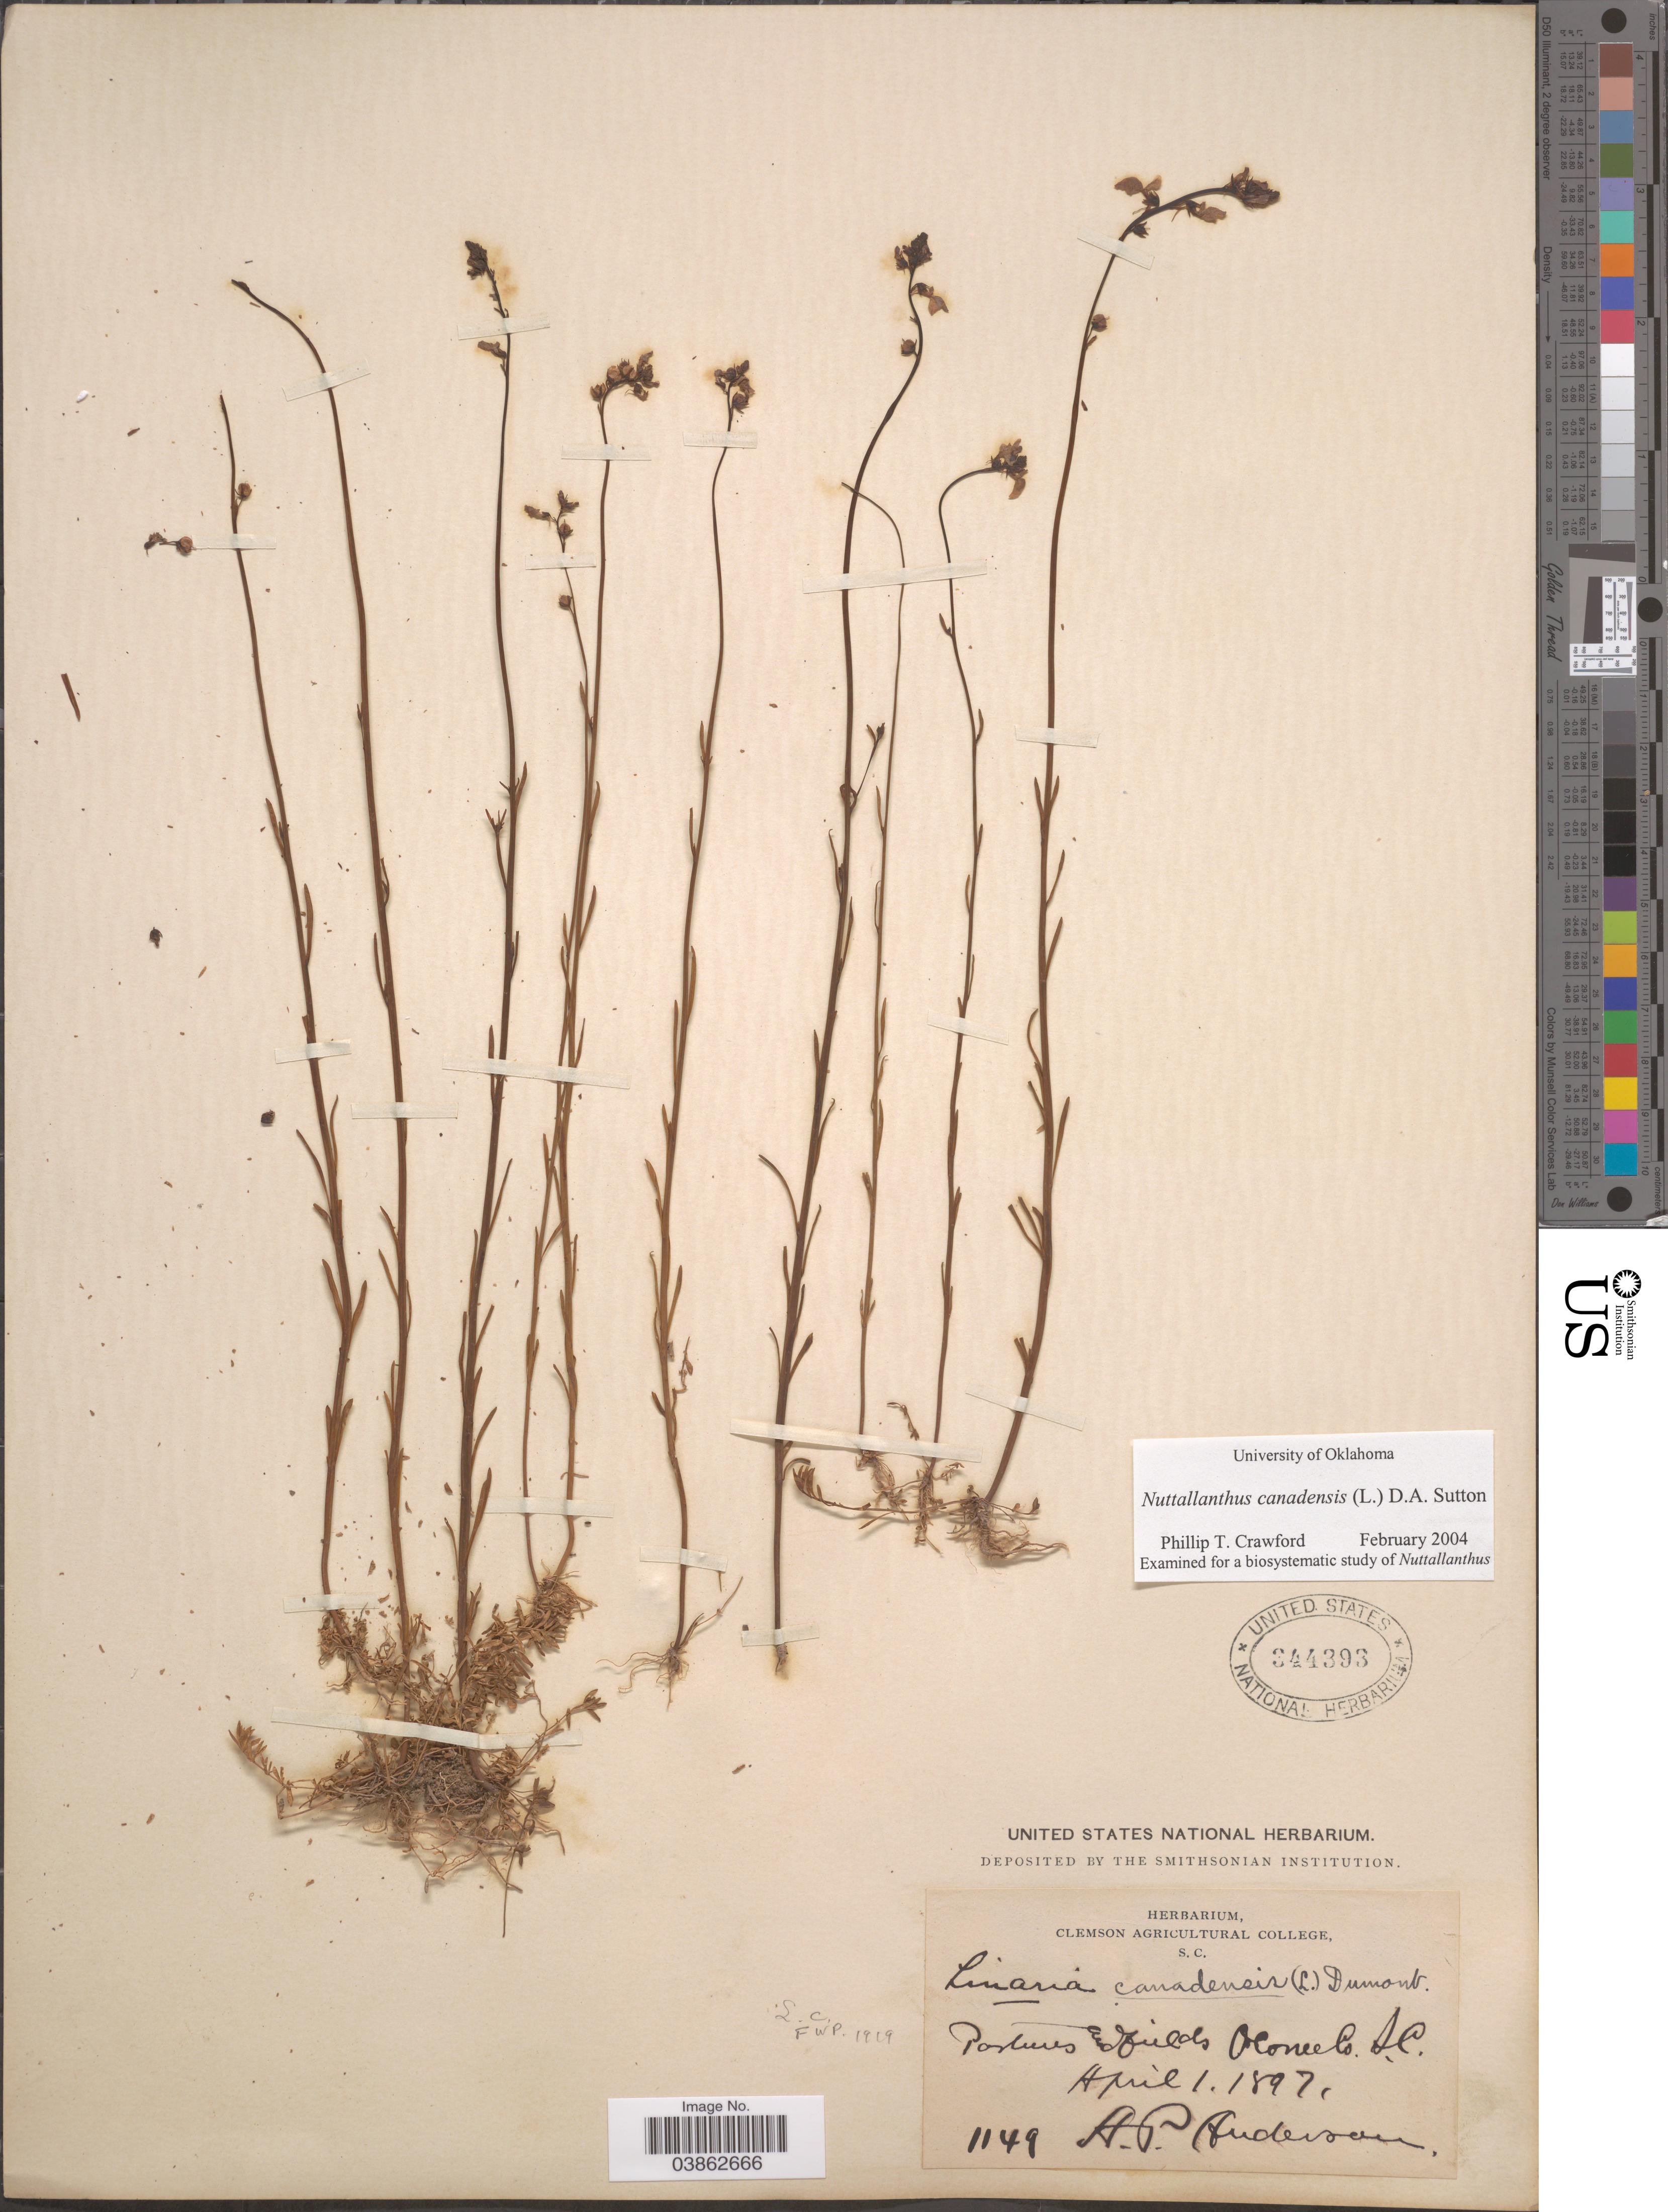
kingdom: Plantae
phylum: Tracheophyta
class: Magnoliopsida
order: Lamiales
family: Plantaginaceae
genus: Linaria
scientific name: Linaria canadensis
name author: (L.) Dum. Cours.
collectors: A. P. Anderson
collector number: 1149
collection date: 1897-04-01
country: United States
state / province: South Carolina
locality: Oconee co.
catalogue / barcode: US 344393